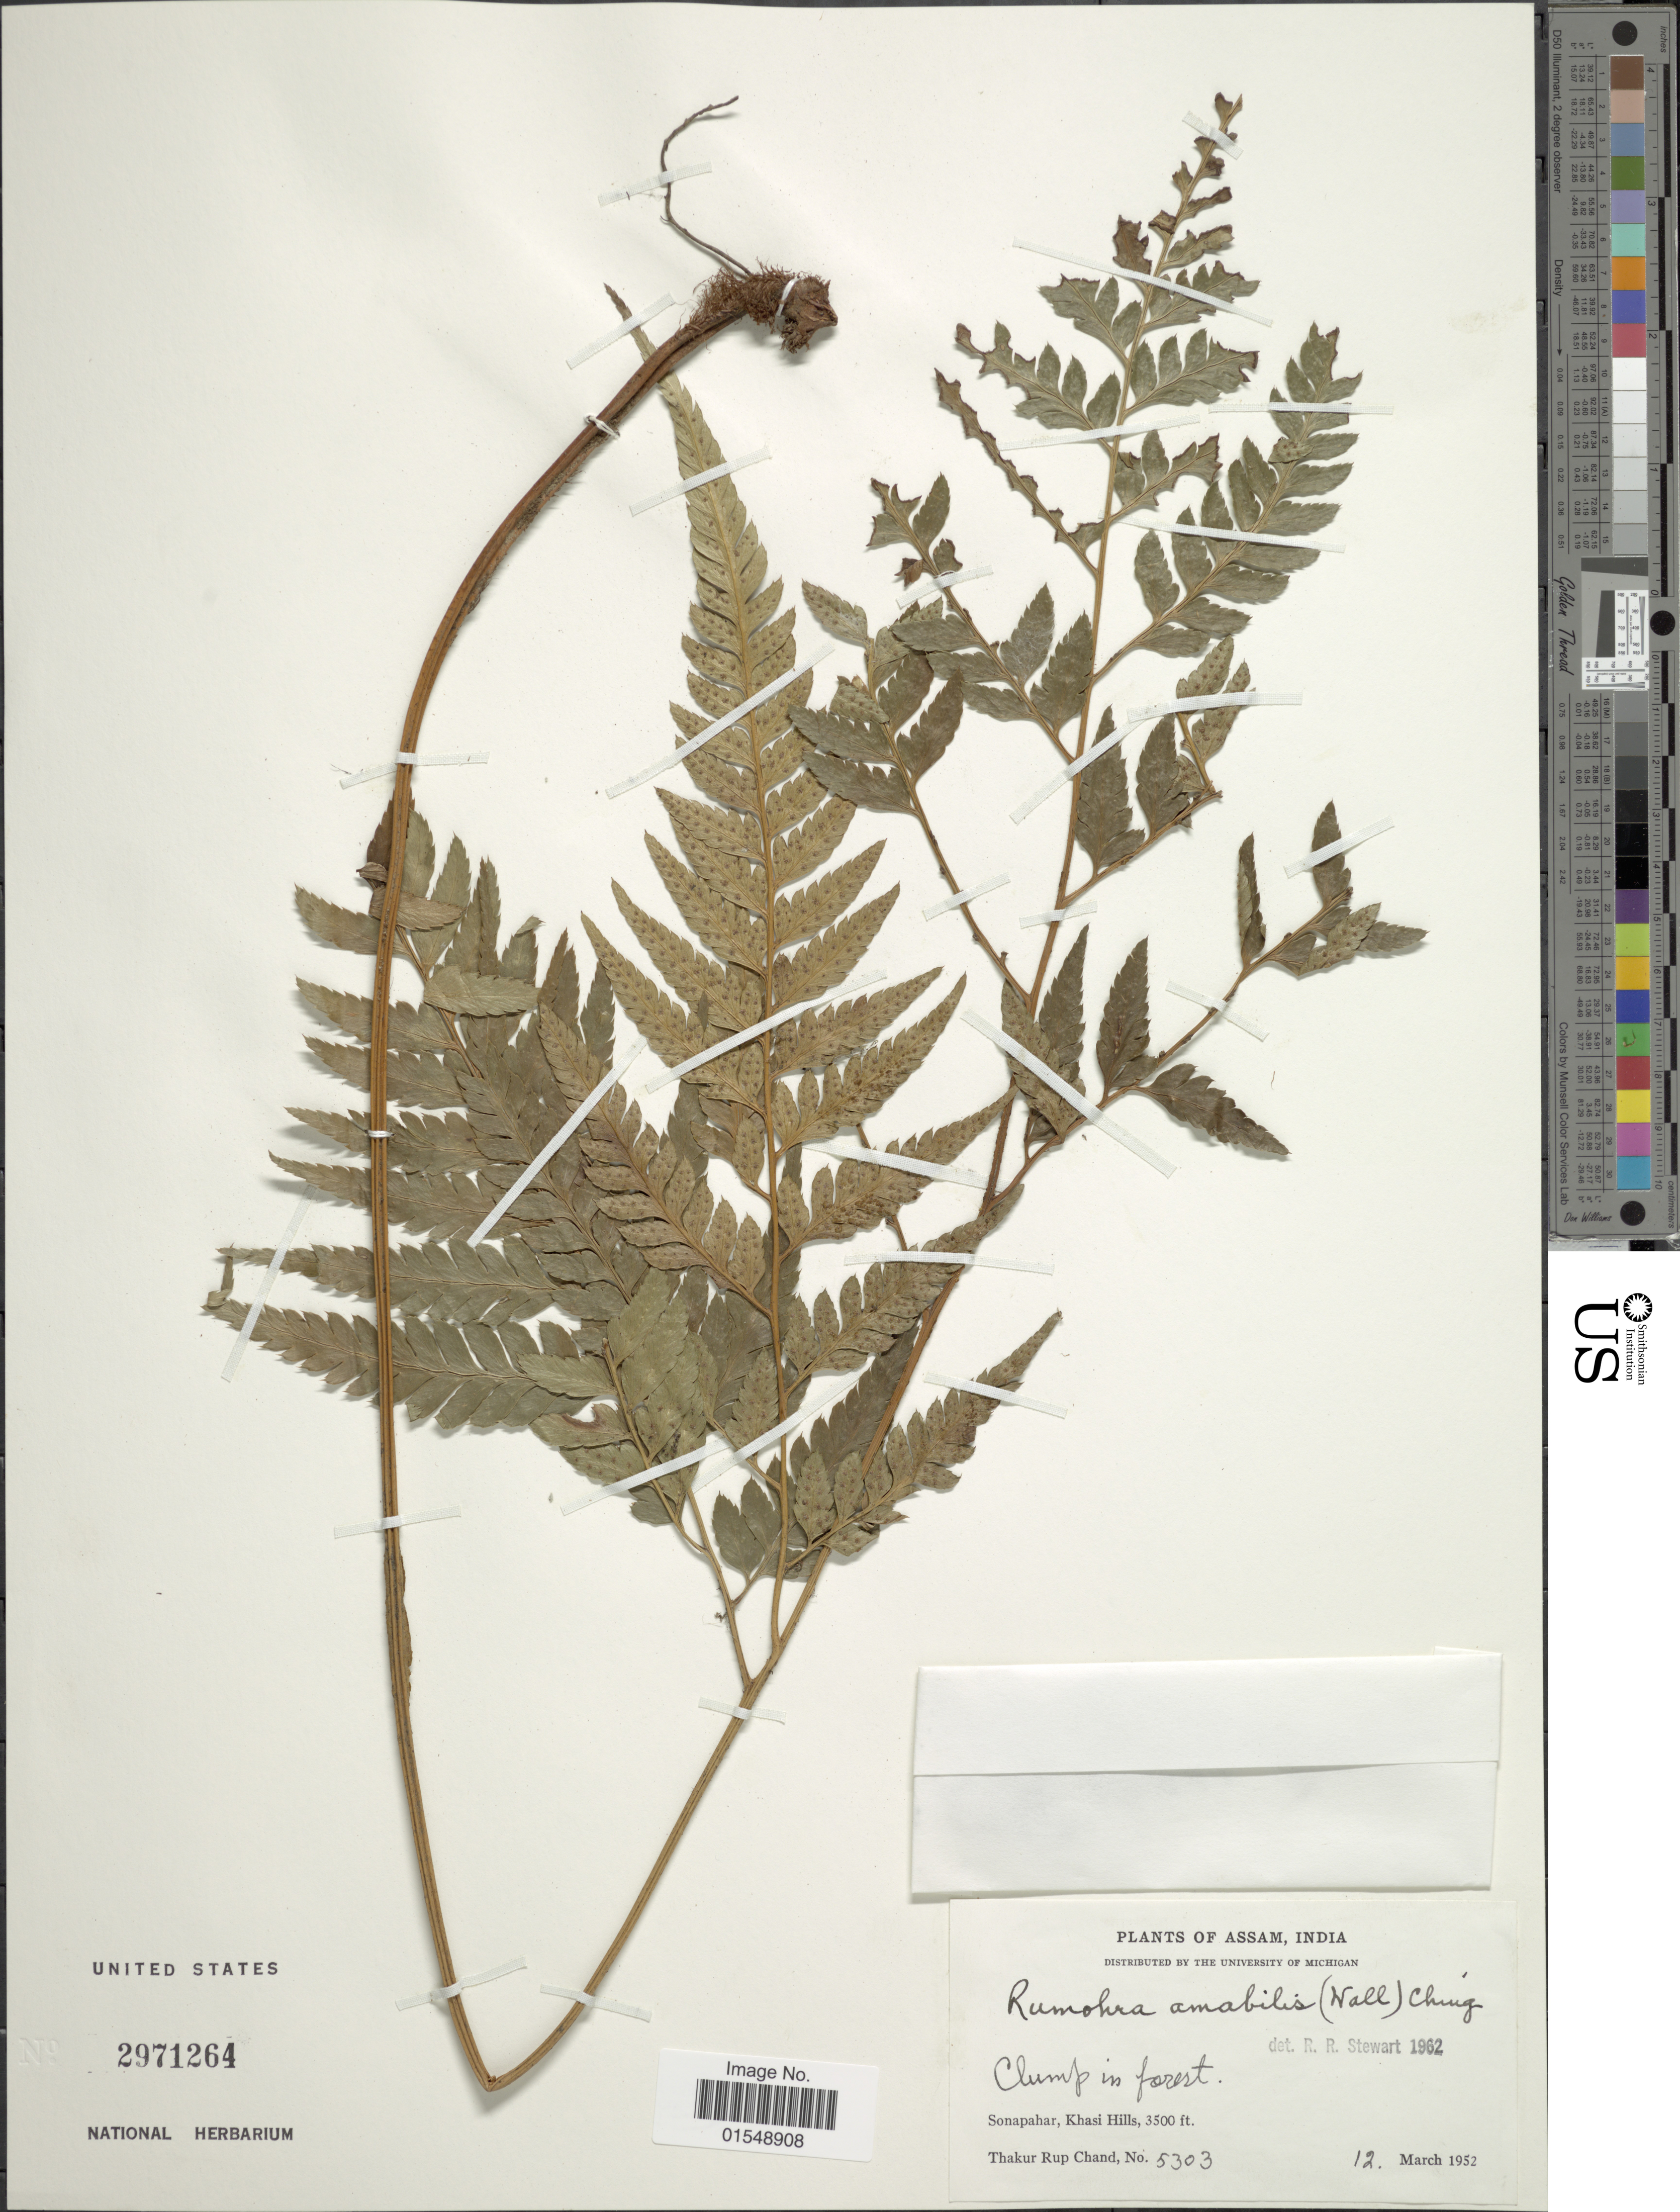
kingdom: Plantae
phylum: Tracheophyta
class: Polypodiopsida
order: Polypodiales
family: Dryopteridaceae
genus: Arachniodes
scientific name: Arachniodes amabilis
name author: (Blume) Tindale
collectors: T. R. Chand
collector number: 5303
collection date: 1952-03-12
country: India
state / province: Meghalaya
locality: Sonapahar, Khasi Hills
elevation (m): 1067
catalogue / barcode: US 2971264